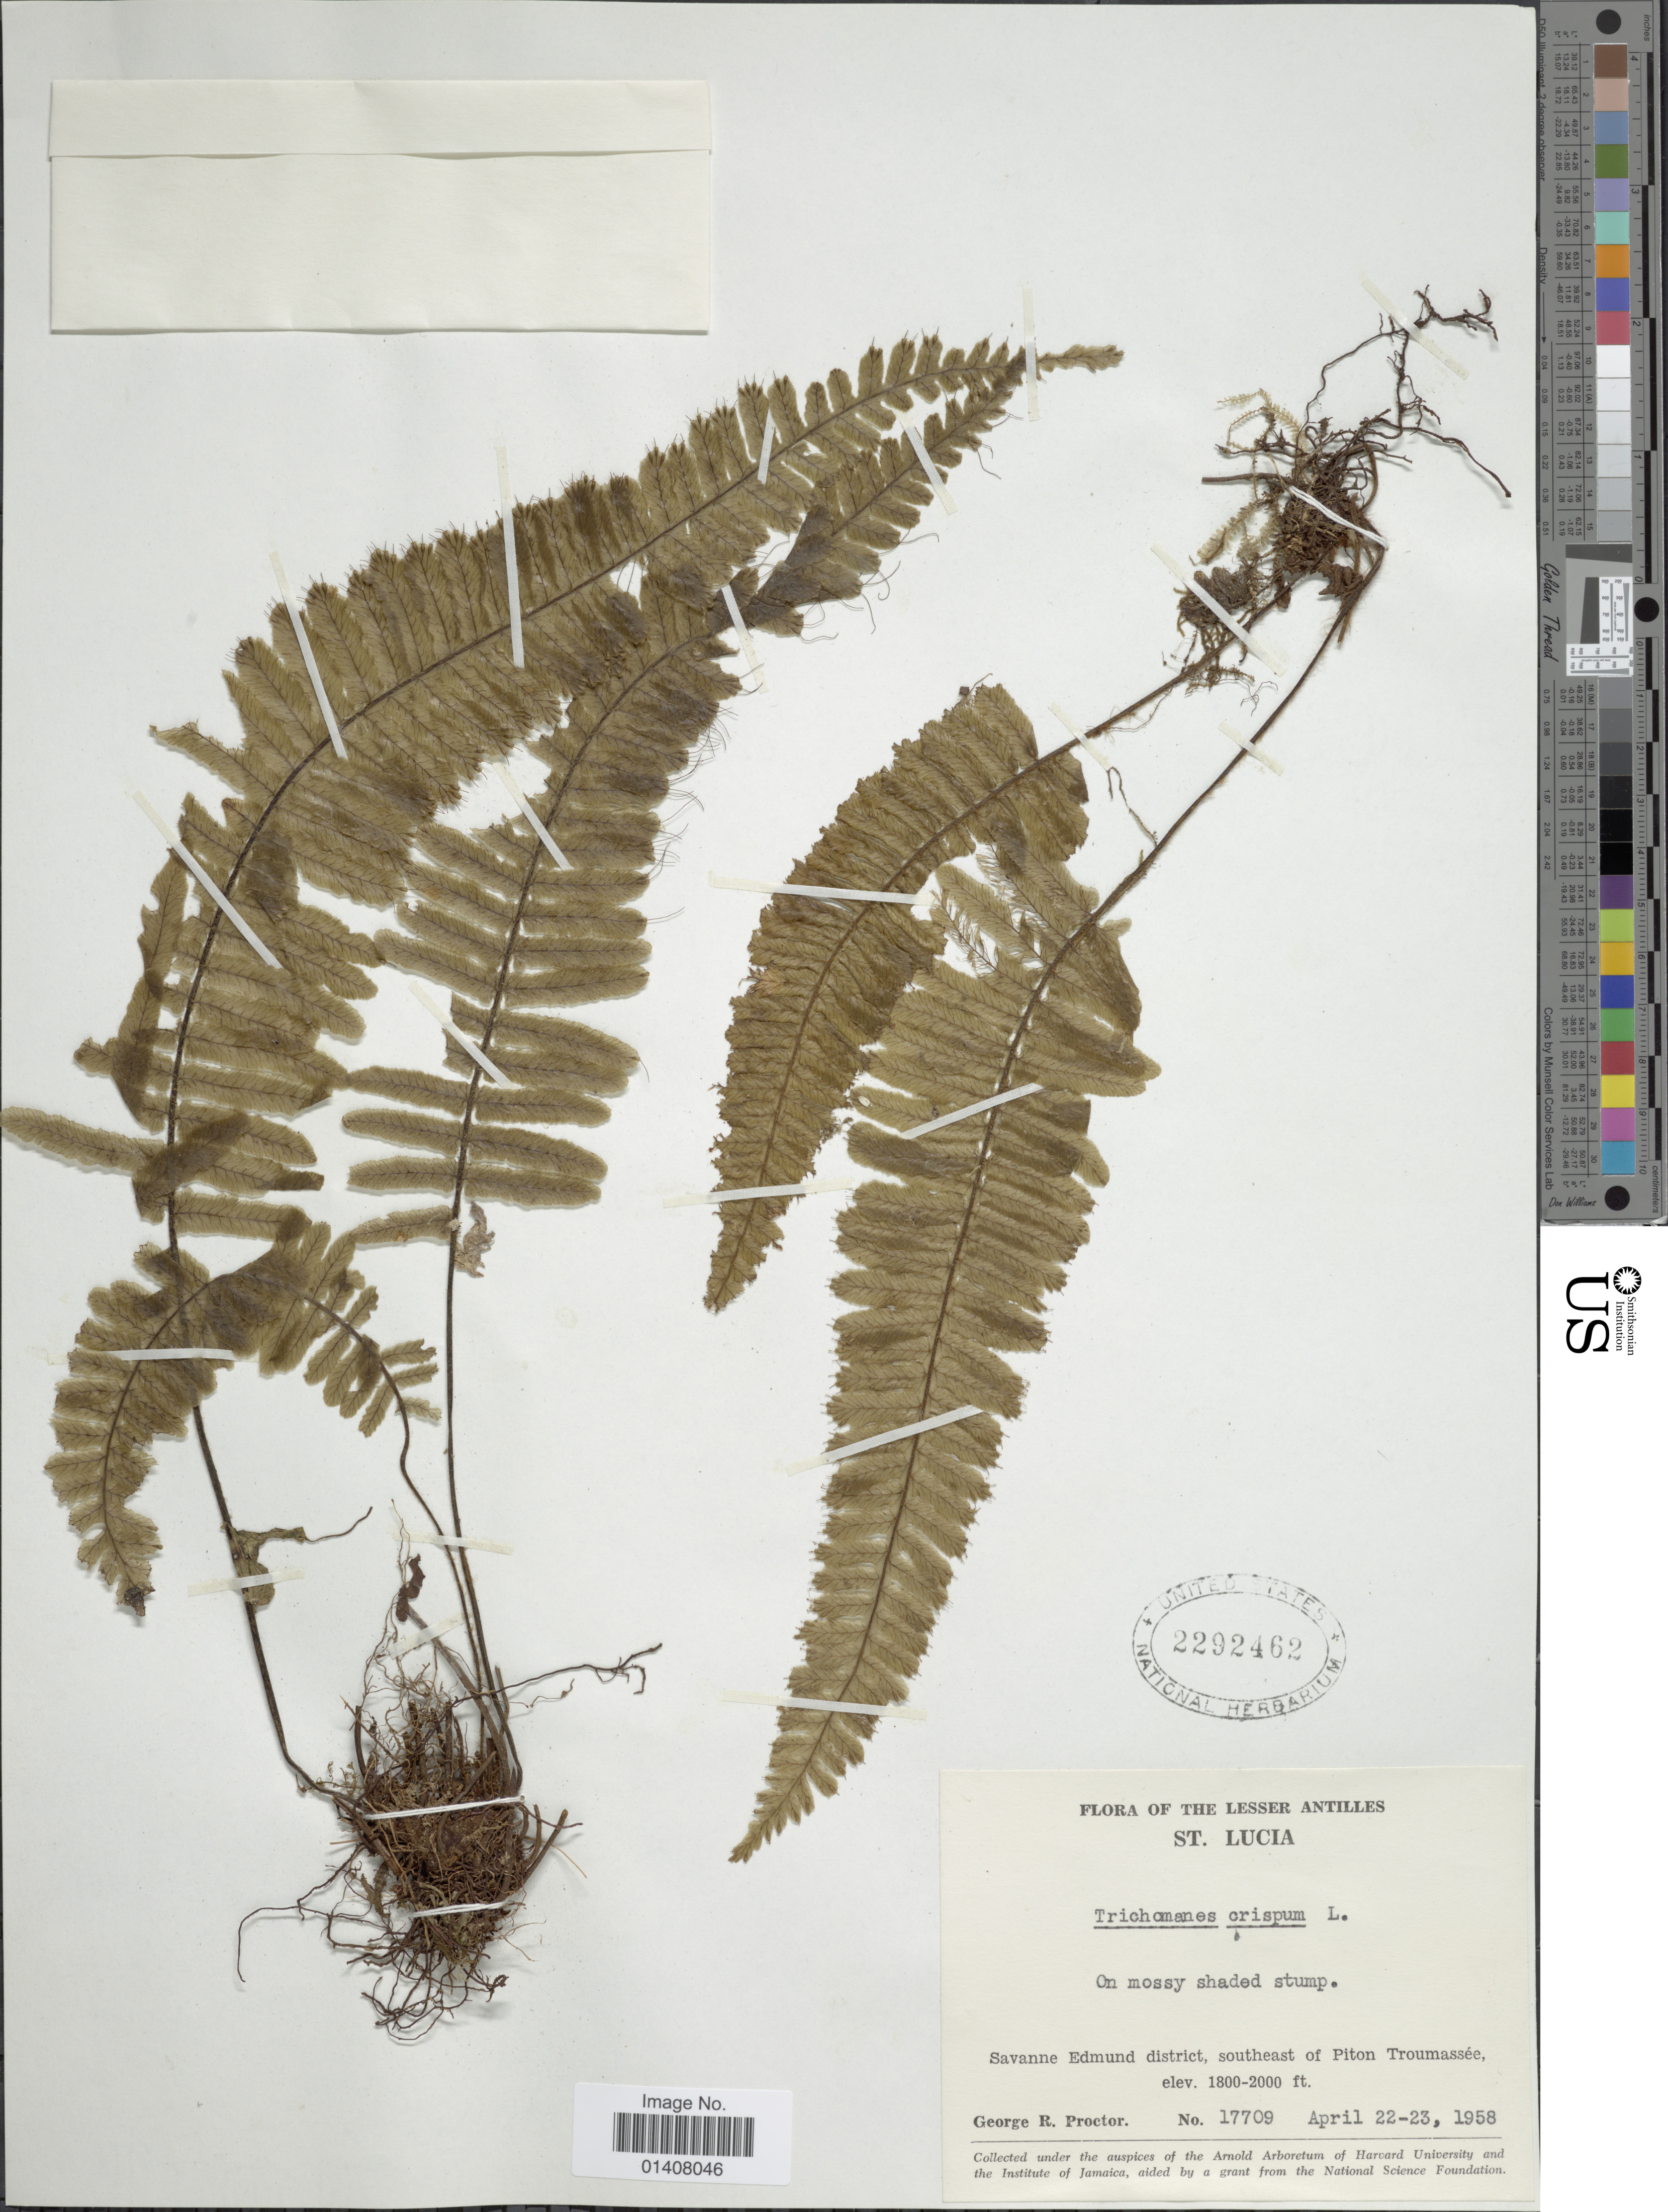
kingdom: Plantae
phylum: Tracheophyta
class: Polypodiopsida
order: Hymenophyllales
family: Hymenophyllaceae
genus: Trichomanes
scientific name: Trichomanes crispum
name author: L.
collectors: G. R. Proctor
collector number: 17709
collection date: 1958-04-22/1958-04-23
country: St. Lucia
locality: Lesser Antilles, St. Lucia, Savanne Edmund district, southeast of Piton Troumassée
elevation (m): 549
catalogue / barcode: US 2292462